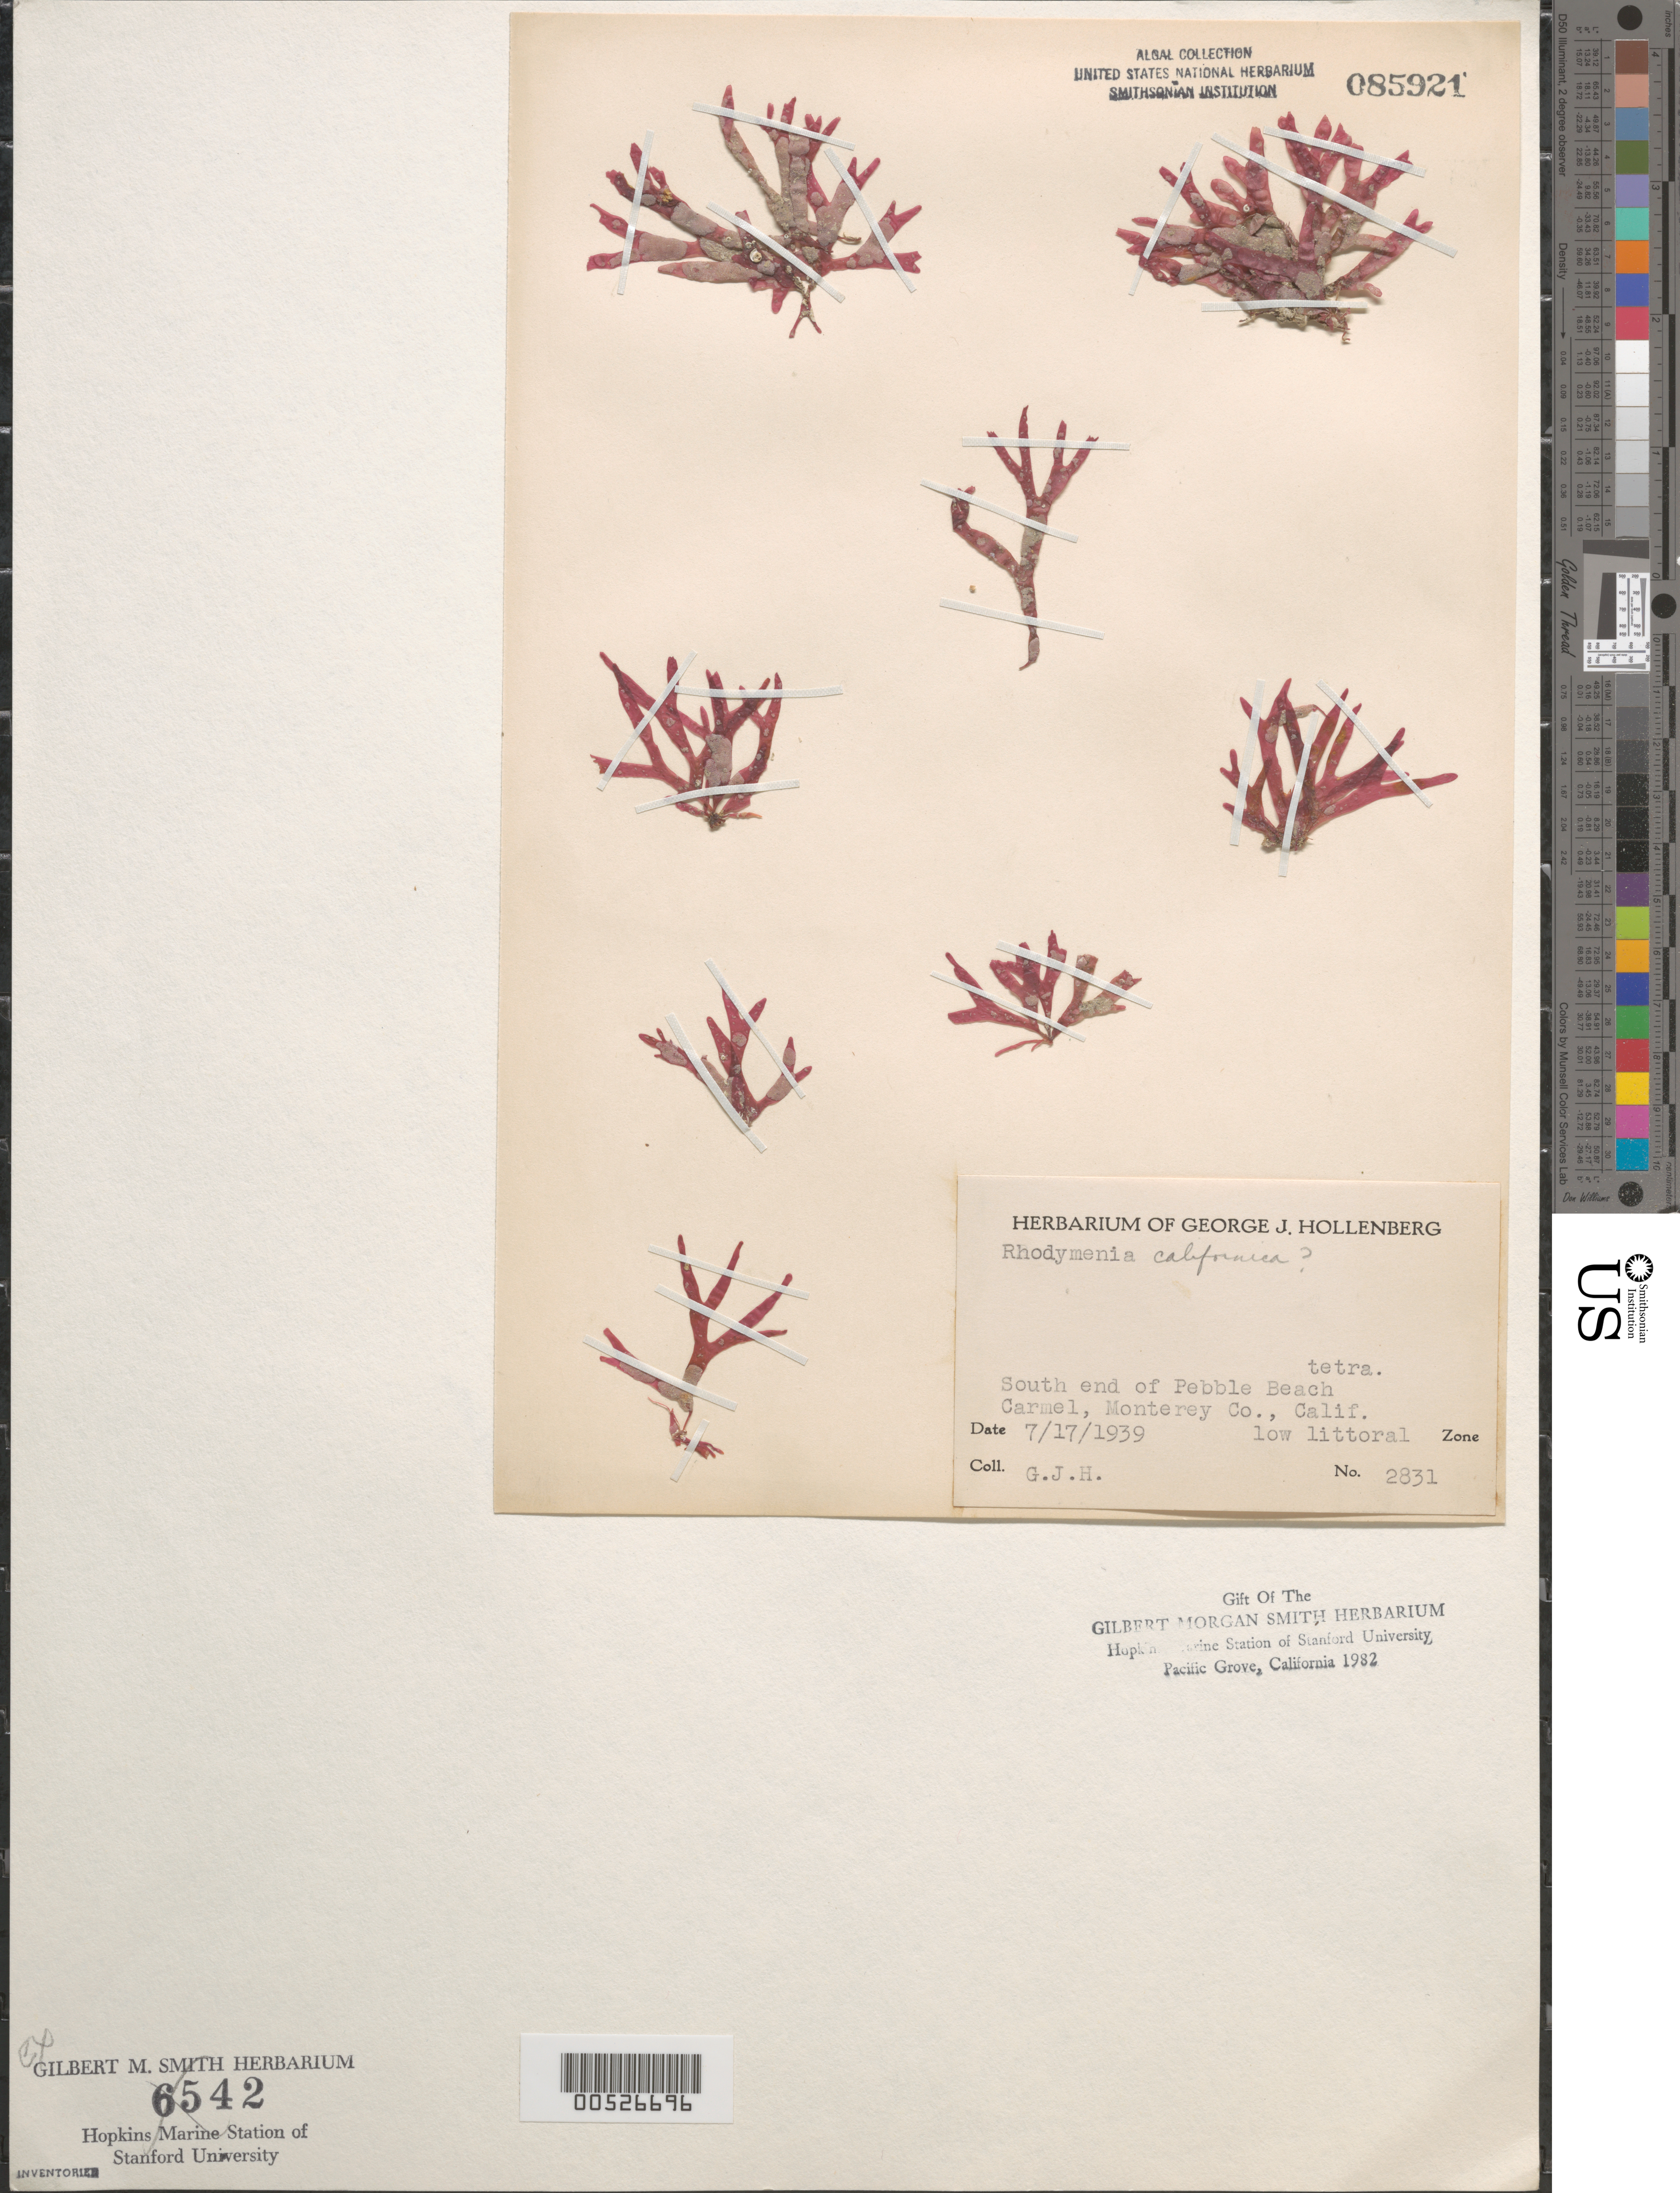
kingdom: Plantae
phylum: Rhodophyta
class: Florideophyceae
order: Rhodymeniales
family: Rhodymeniaceae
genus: Rhodymenia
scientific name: Rhodymenia californica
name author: Kylin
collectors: G. Hollenberg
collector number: GJH 2831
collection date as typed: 17 Jul 1939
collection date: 1939-07-17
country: United States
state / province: California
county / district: Monterey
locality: Pebble Beach, Carmel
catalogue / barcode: US 85921